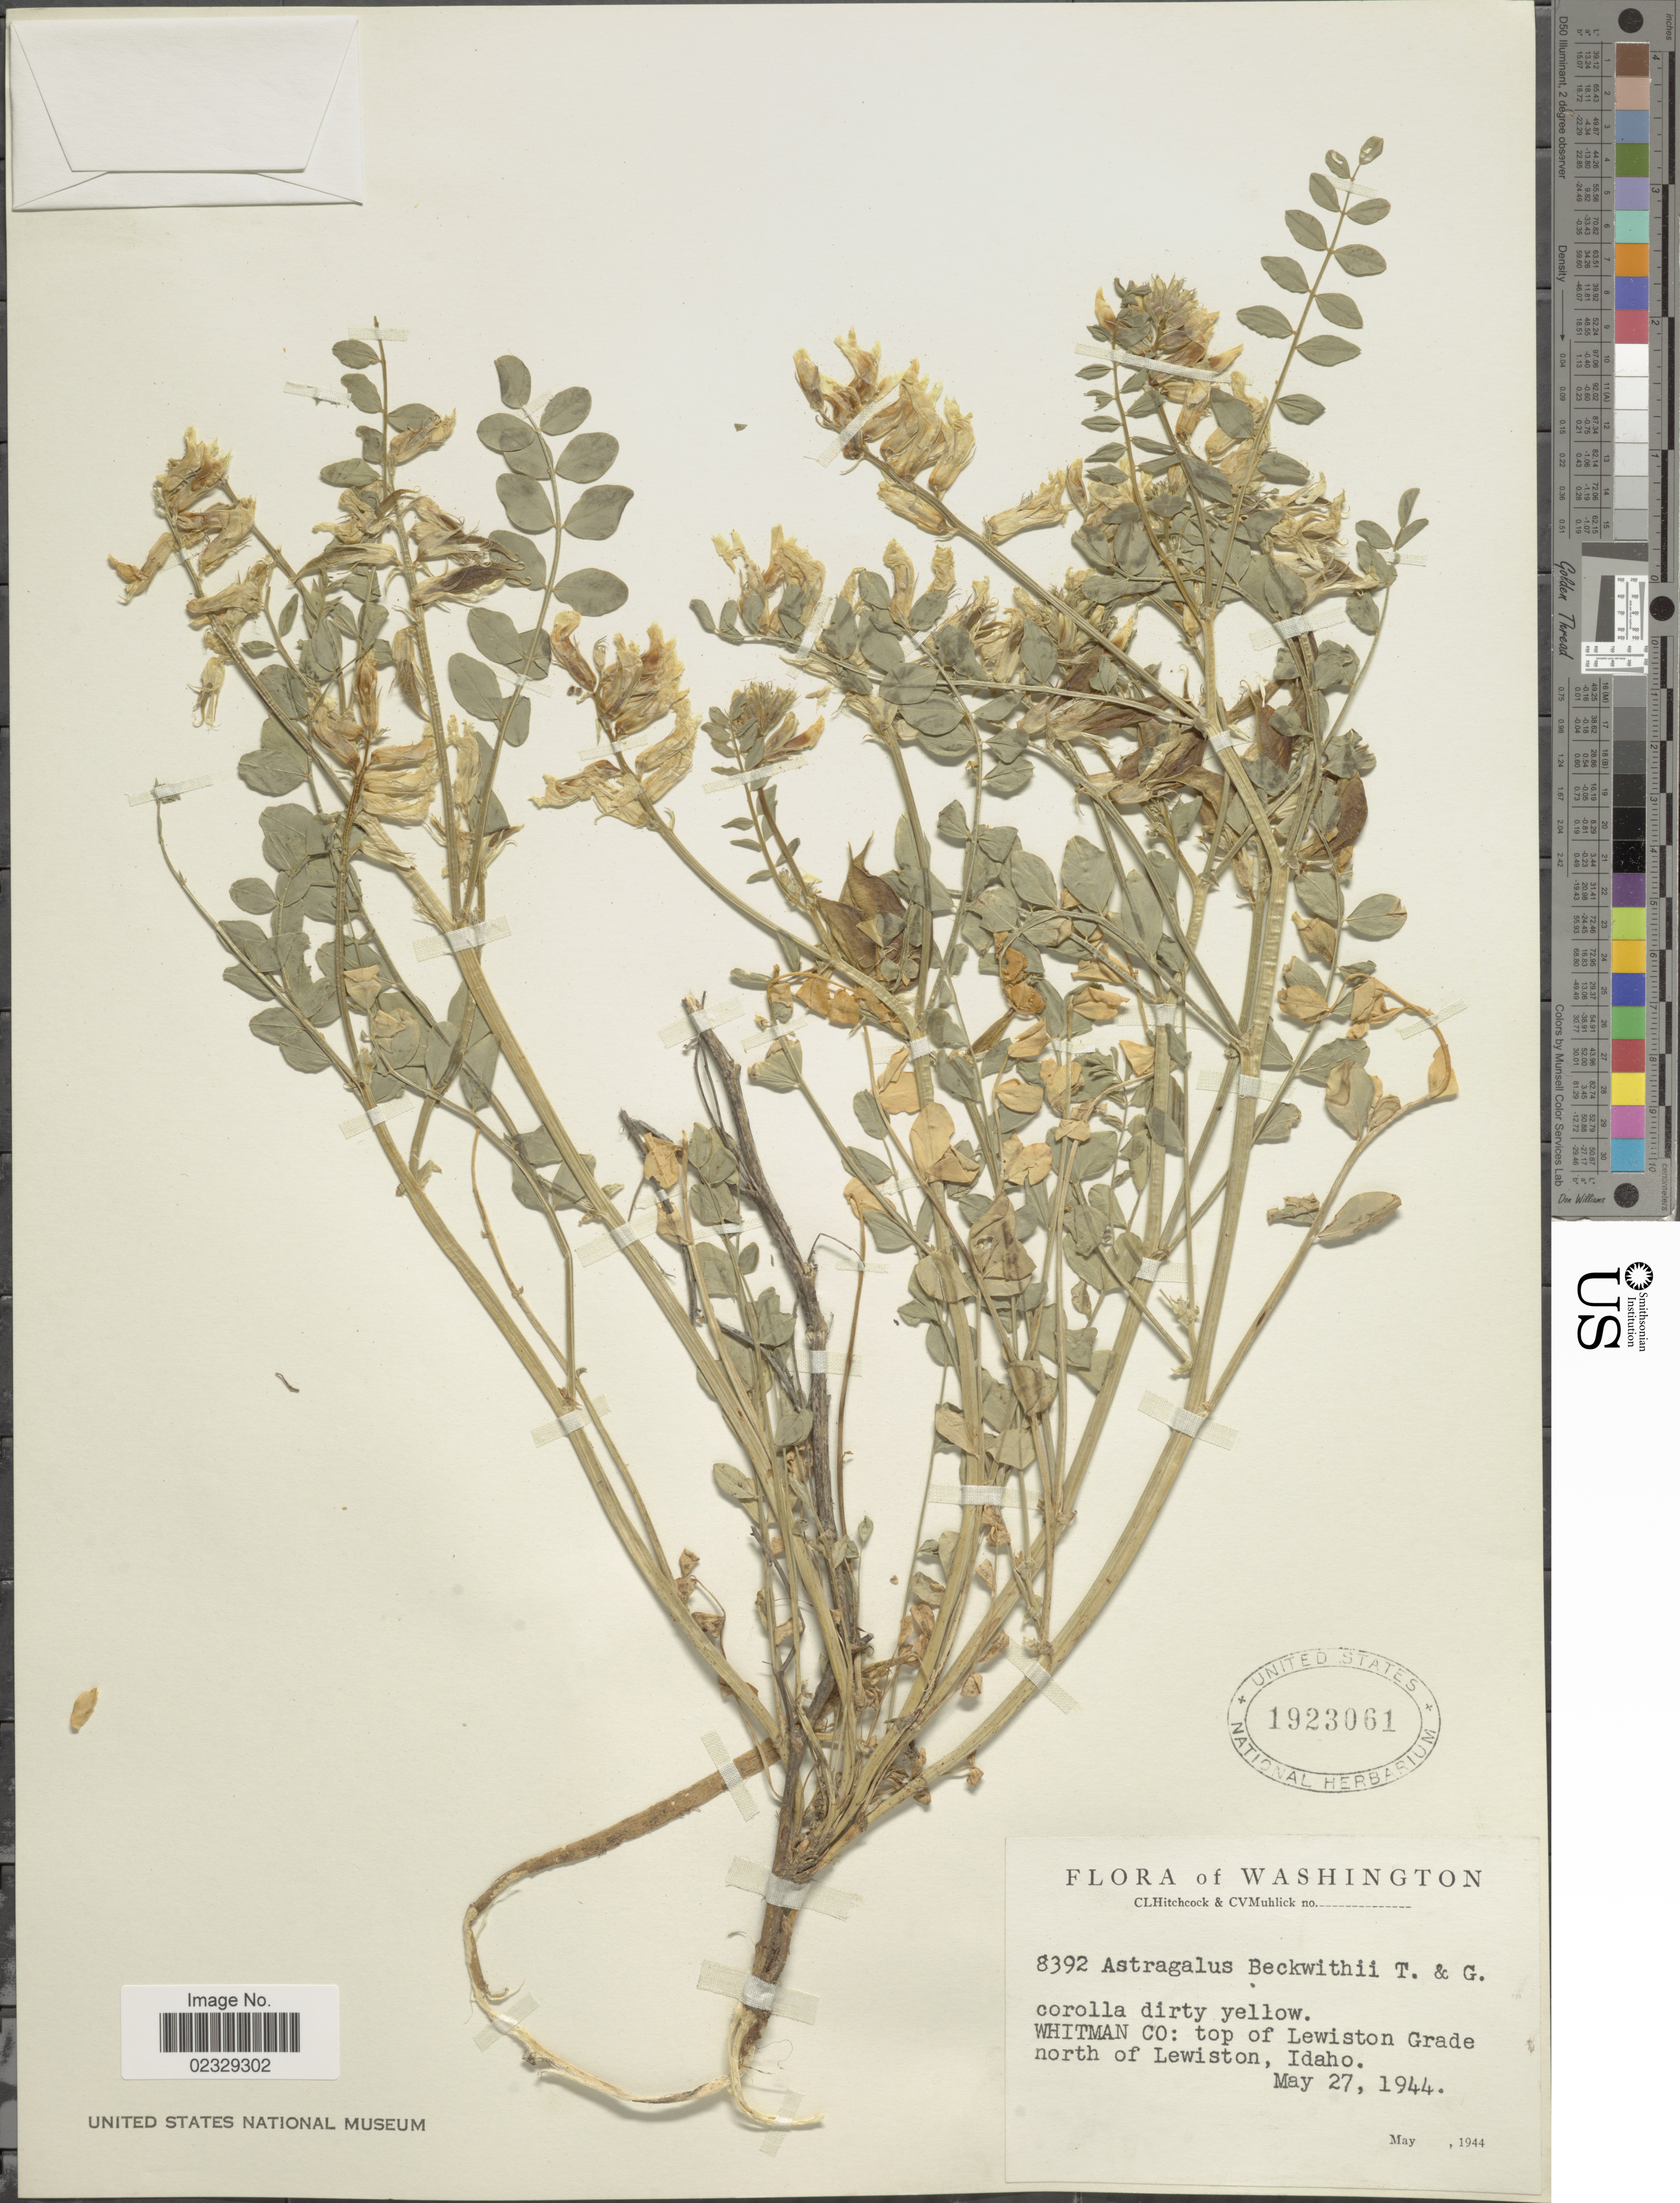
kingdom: Plantae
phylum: Tracheophyta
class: Magnoliopsida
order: Fabales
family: Fabaceae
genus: Astragalus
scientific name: Astragalus beckwithii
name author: Torr. & A. Gray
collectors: C. L. Hitchcock & C. V. Muhlick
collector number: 8392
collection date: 1944-05-27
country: United States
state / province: Washington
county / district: Whitman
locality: Whitman Co: top of Lewiston Grade north of Lewiston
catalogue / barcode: US 1923061